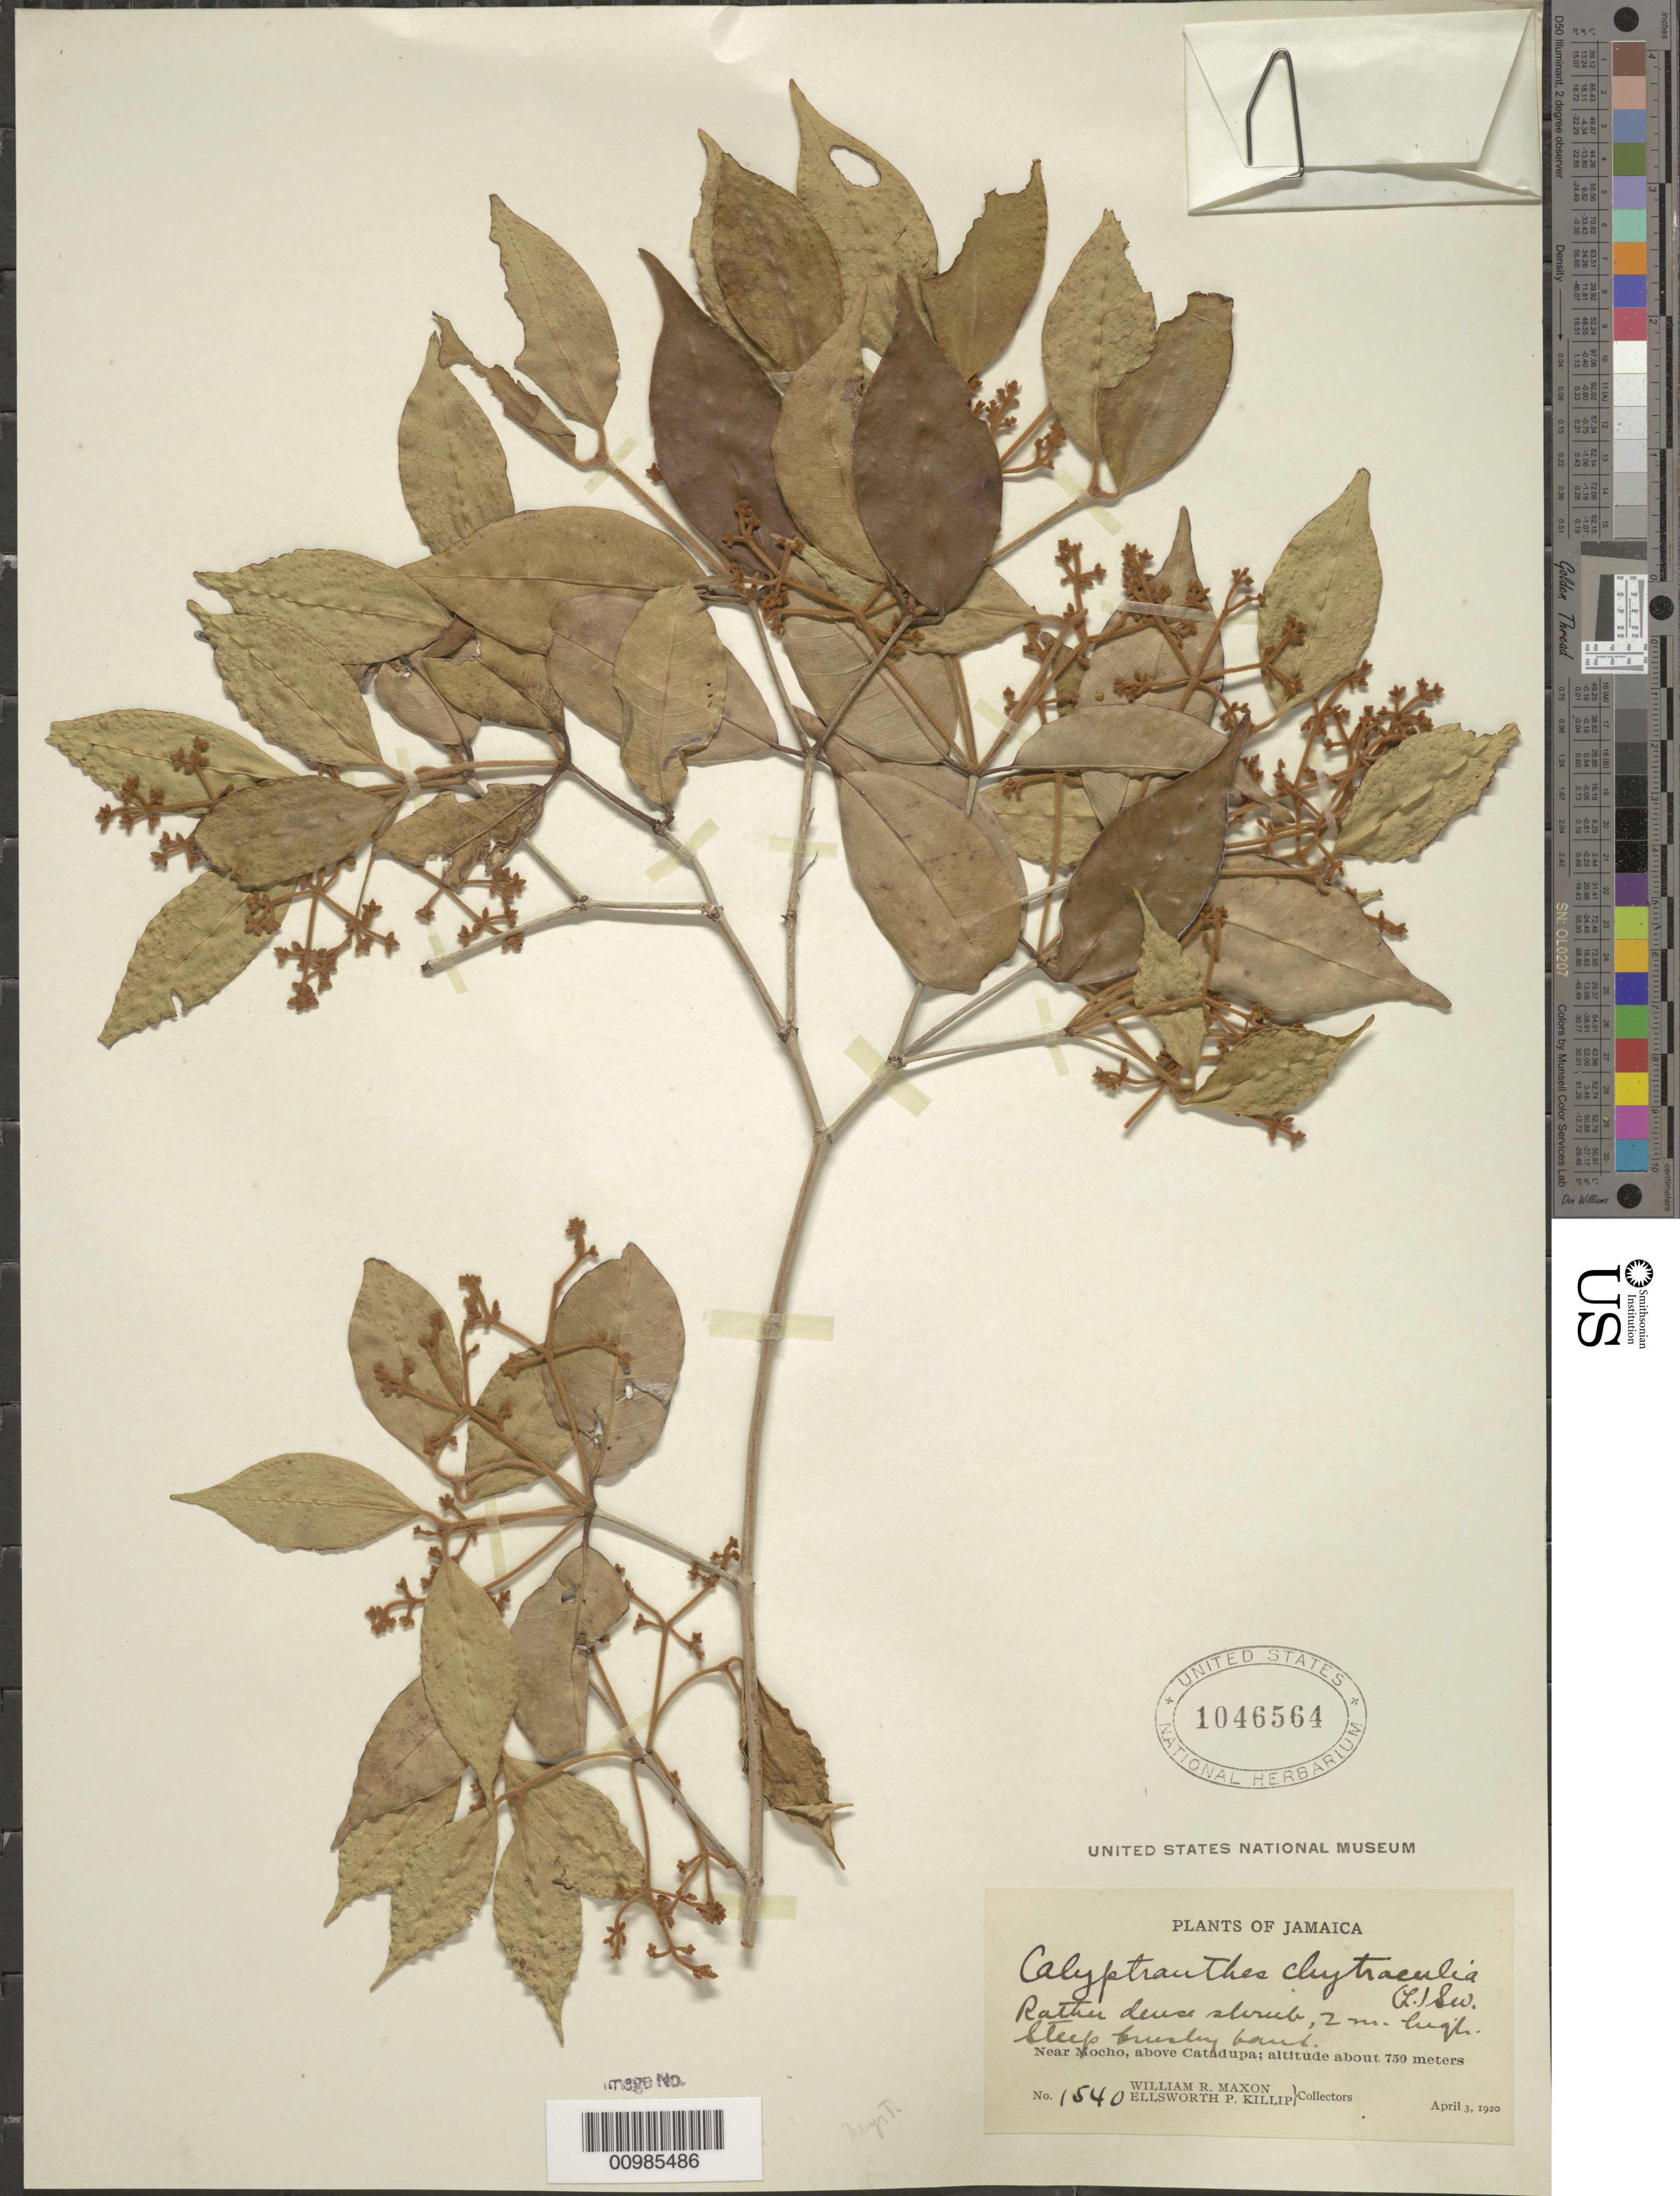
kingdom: Plantae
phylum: Tracheophyta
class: Magnoliopsida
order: Myrtales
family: Myrtaceae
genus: Myrcia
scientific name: Myrcia chytraculia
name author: (L.) A.R. Lourenço & E. Lucas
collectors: W. R. Maxon & E. P. Killip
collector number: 1540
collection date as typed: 03 Apr 1920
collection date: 1920-04-03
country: Jamaica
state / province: Clarendon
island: Jamaica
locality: Near Mocho, above Catadupa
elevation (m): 750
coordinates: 0 N, 0 E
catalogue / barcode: US 1046564